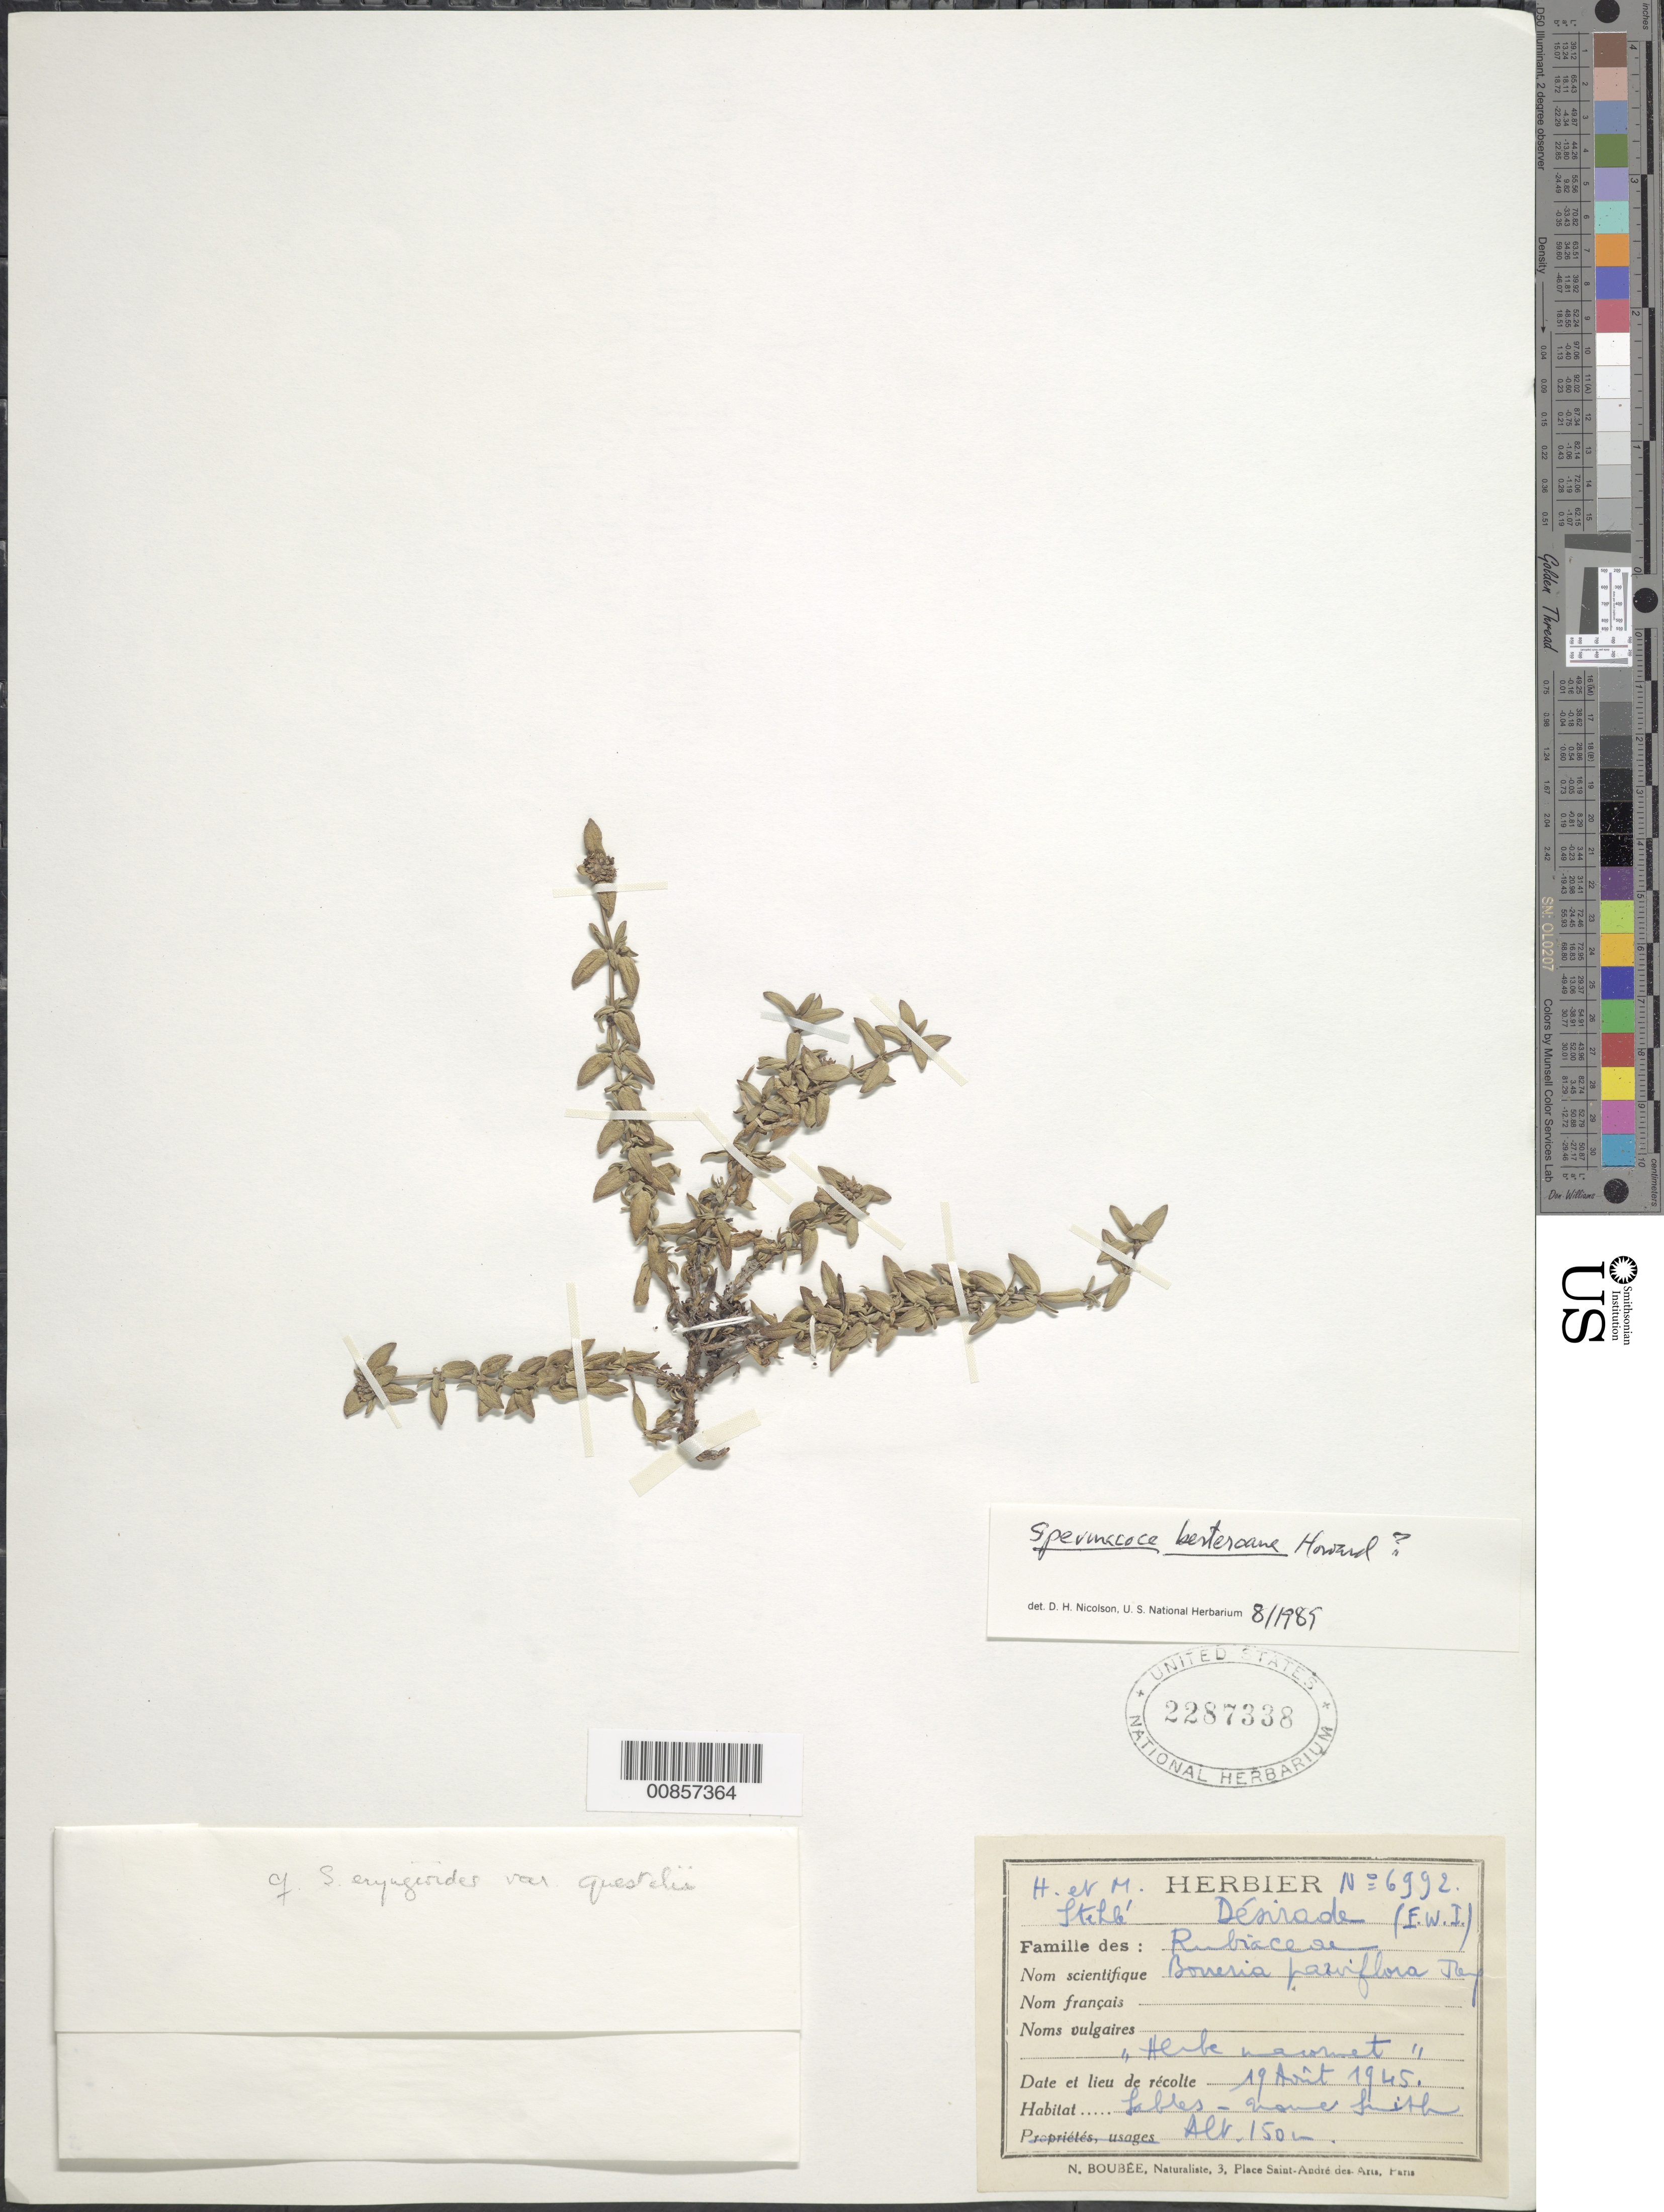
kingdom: Plantae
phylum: Tracheophyta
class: Magnoliopsida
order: Gentianales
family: Rubiaceae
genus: Spermacoce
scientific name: Spermacoce berteroana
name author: R.A. Howard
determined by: Nicolson, Dan H.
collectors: H. Stehlé & M. Stehlé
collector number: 6992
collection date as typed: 19 Aug 1945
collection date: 1945-08-19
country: Guadeloupe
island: La Désirade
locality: --- Smith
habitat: Sables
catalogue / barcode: US 2287338